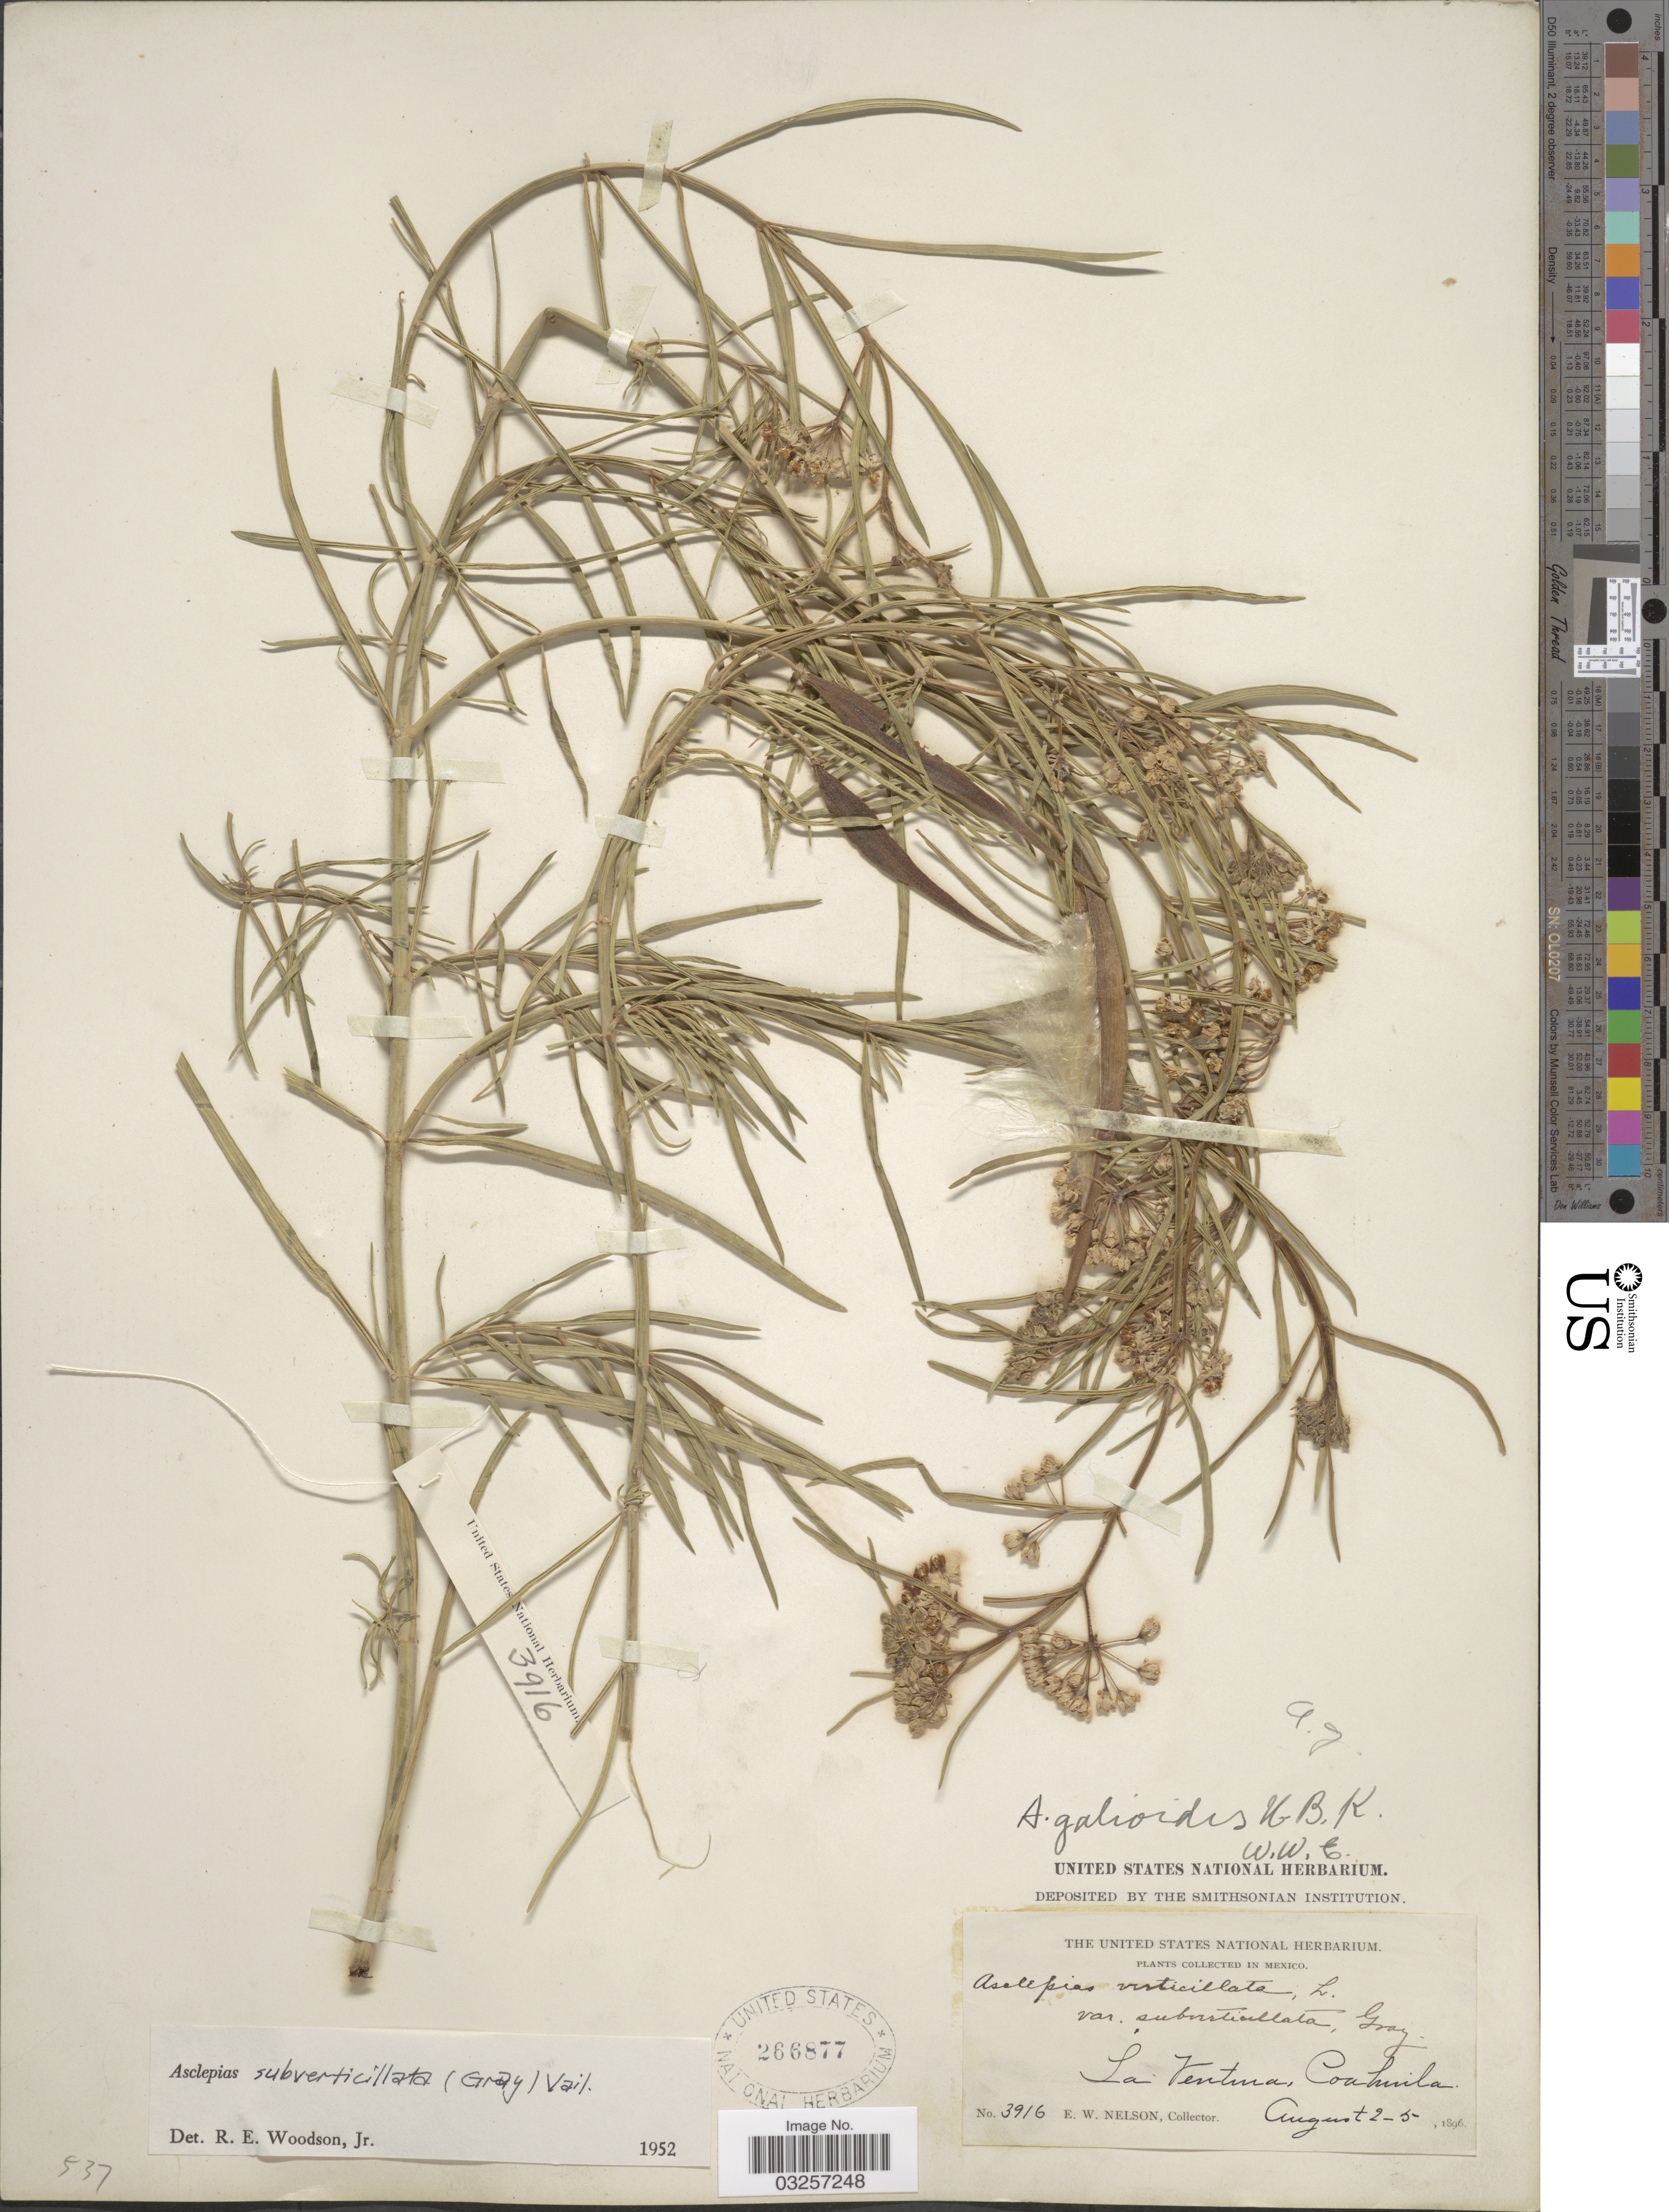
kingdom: Plantae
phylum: Tracheophyta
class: Magnoliopsida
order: Gentianales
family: Apocynaceae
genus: Asclepias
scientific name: Asclepias subverticillata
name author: (A. Gray) Vail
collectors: E. W. Nelson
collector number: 3916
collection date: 1896-08-02/1896-08-05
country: Mexico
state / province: Coahuila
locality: La Ventura.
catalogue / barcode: US 266877